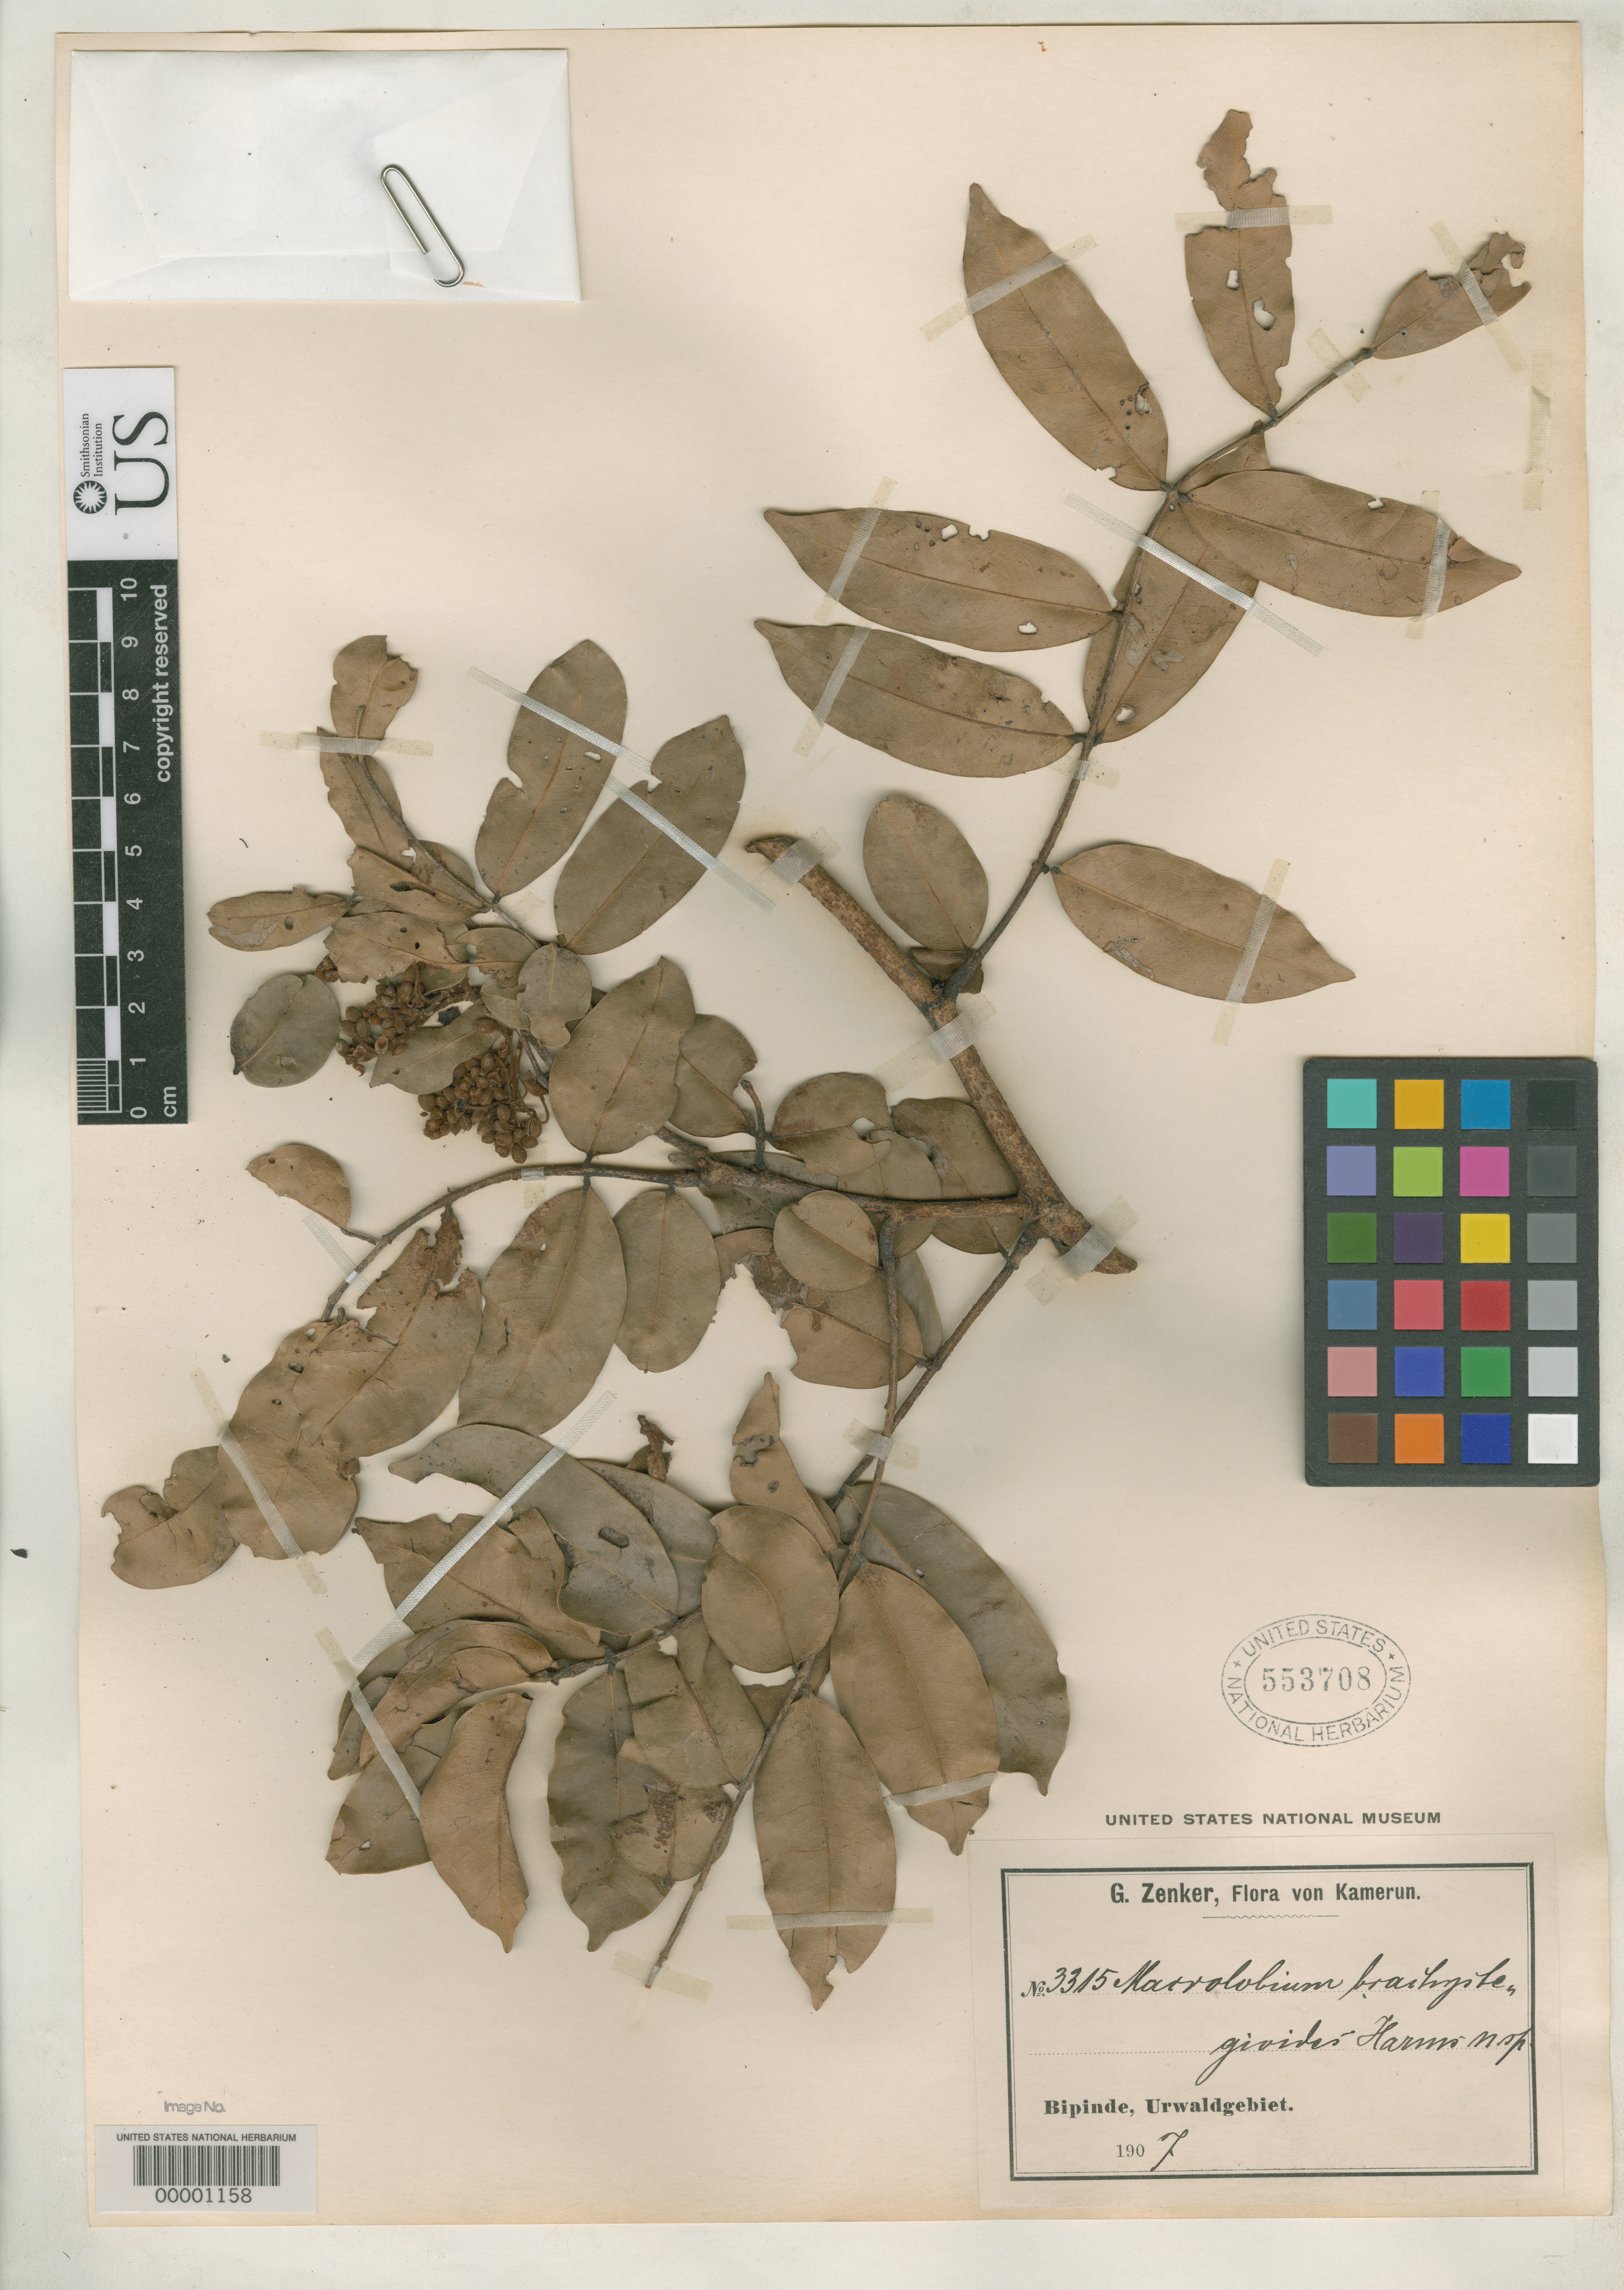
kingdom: Plantae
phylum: Tracheophyta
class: Magnoliopsida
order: Fabales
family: Fabaceae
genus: Macrolobium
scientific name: Macrolobium brachystegioides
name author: Harms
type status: Isotype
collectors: G. A. Zenker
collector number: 3315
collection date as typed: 1907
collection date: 1907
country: Cameroon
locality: Bipinde, Urwaldgebiet.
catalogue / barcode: US 553708